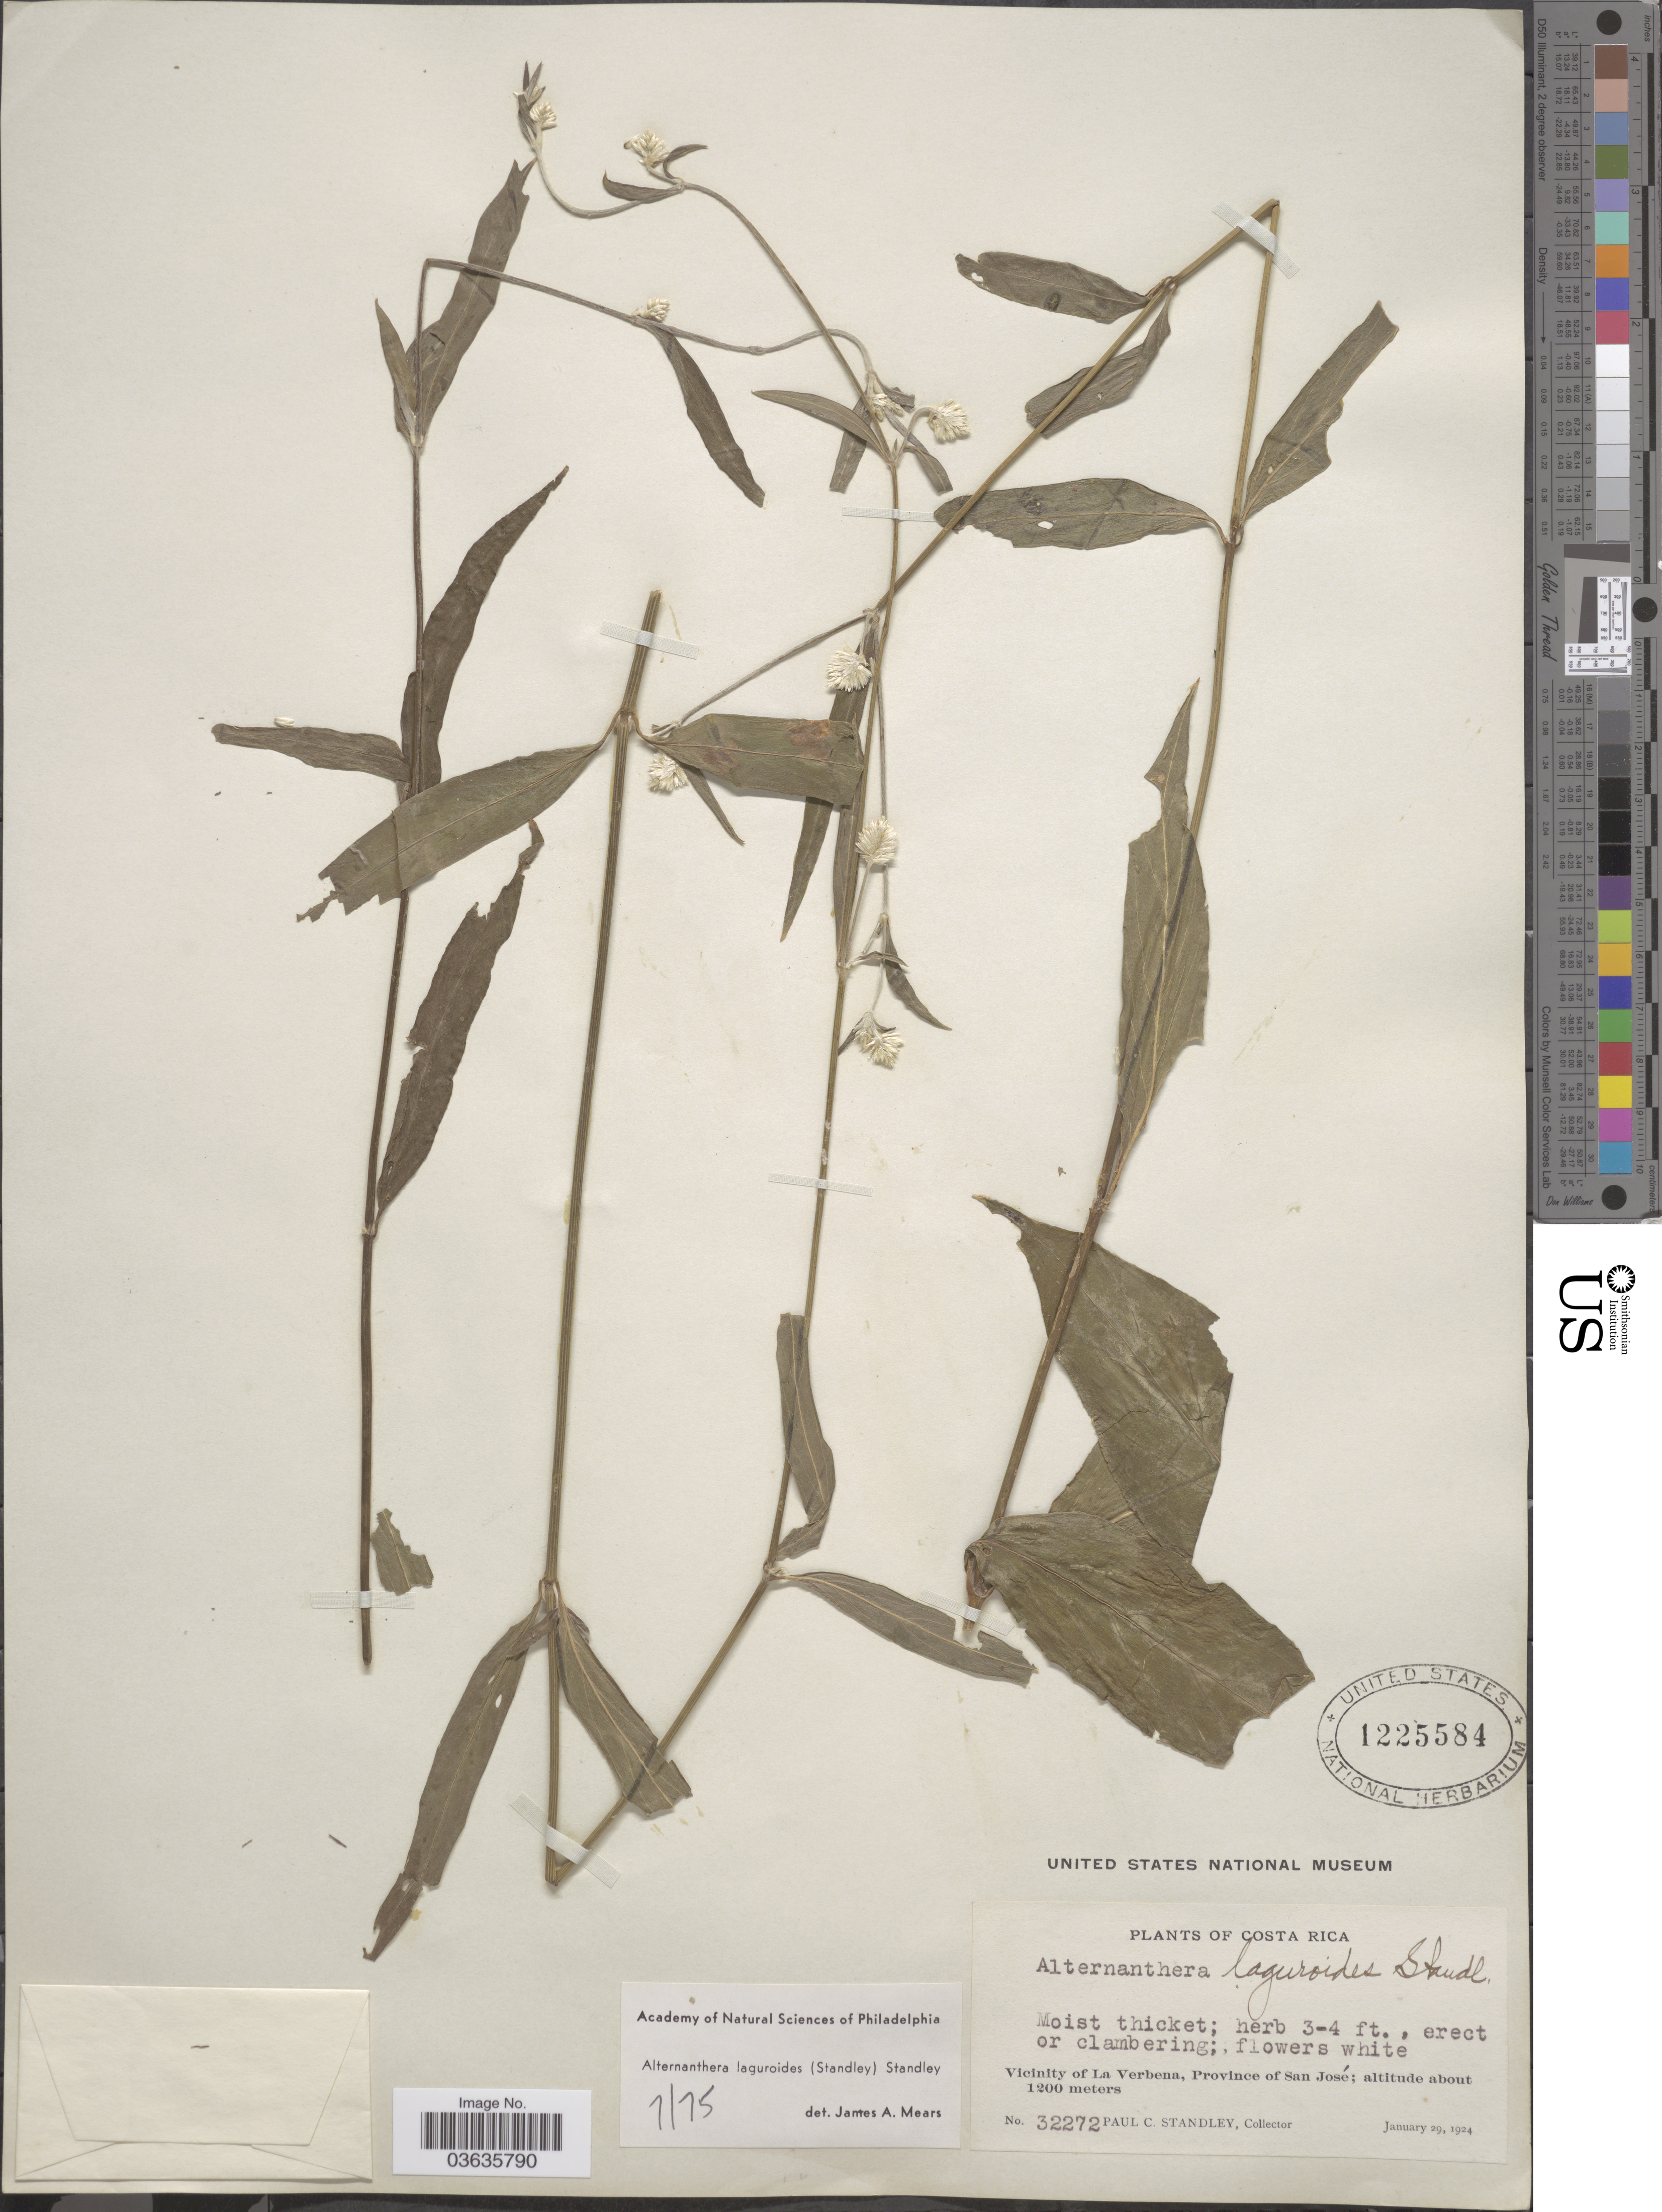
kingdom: Plantae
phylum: Tracheophyta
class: Magnoliopsida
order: Caryophyllales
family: Amaranthaceae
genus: Alternanthera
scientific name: Alternanthera laguroides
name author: (Standl.) Standl.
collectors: P. C. Standley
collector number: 32272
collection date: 1924-01-29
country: Costa Rica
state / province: San José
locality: Vicinity of La Verbena.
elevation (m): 1200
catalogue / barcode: US 1225584